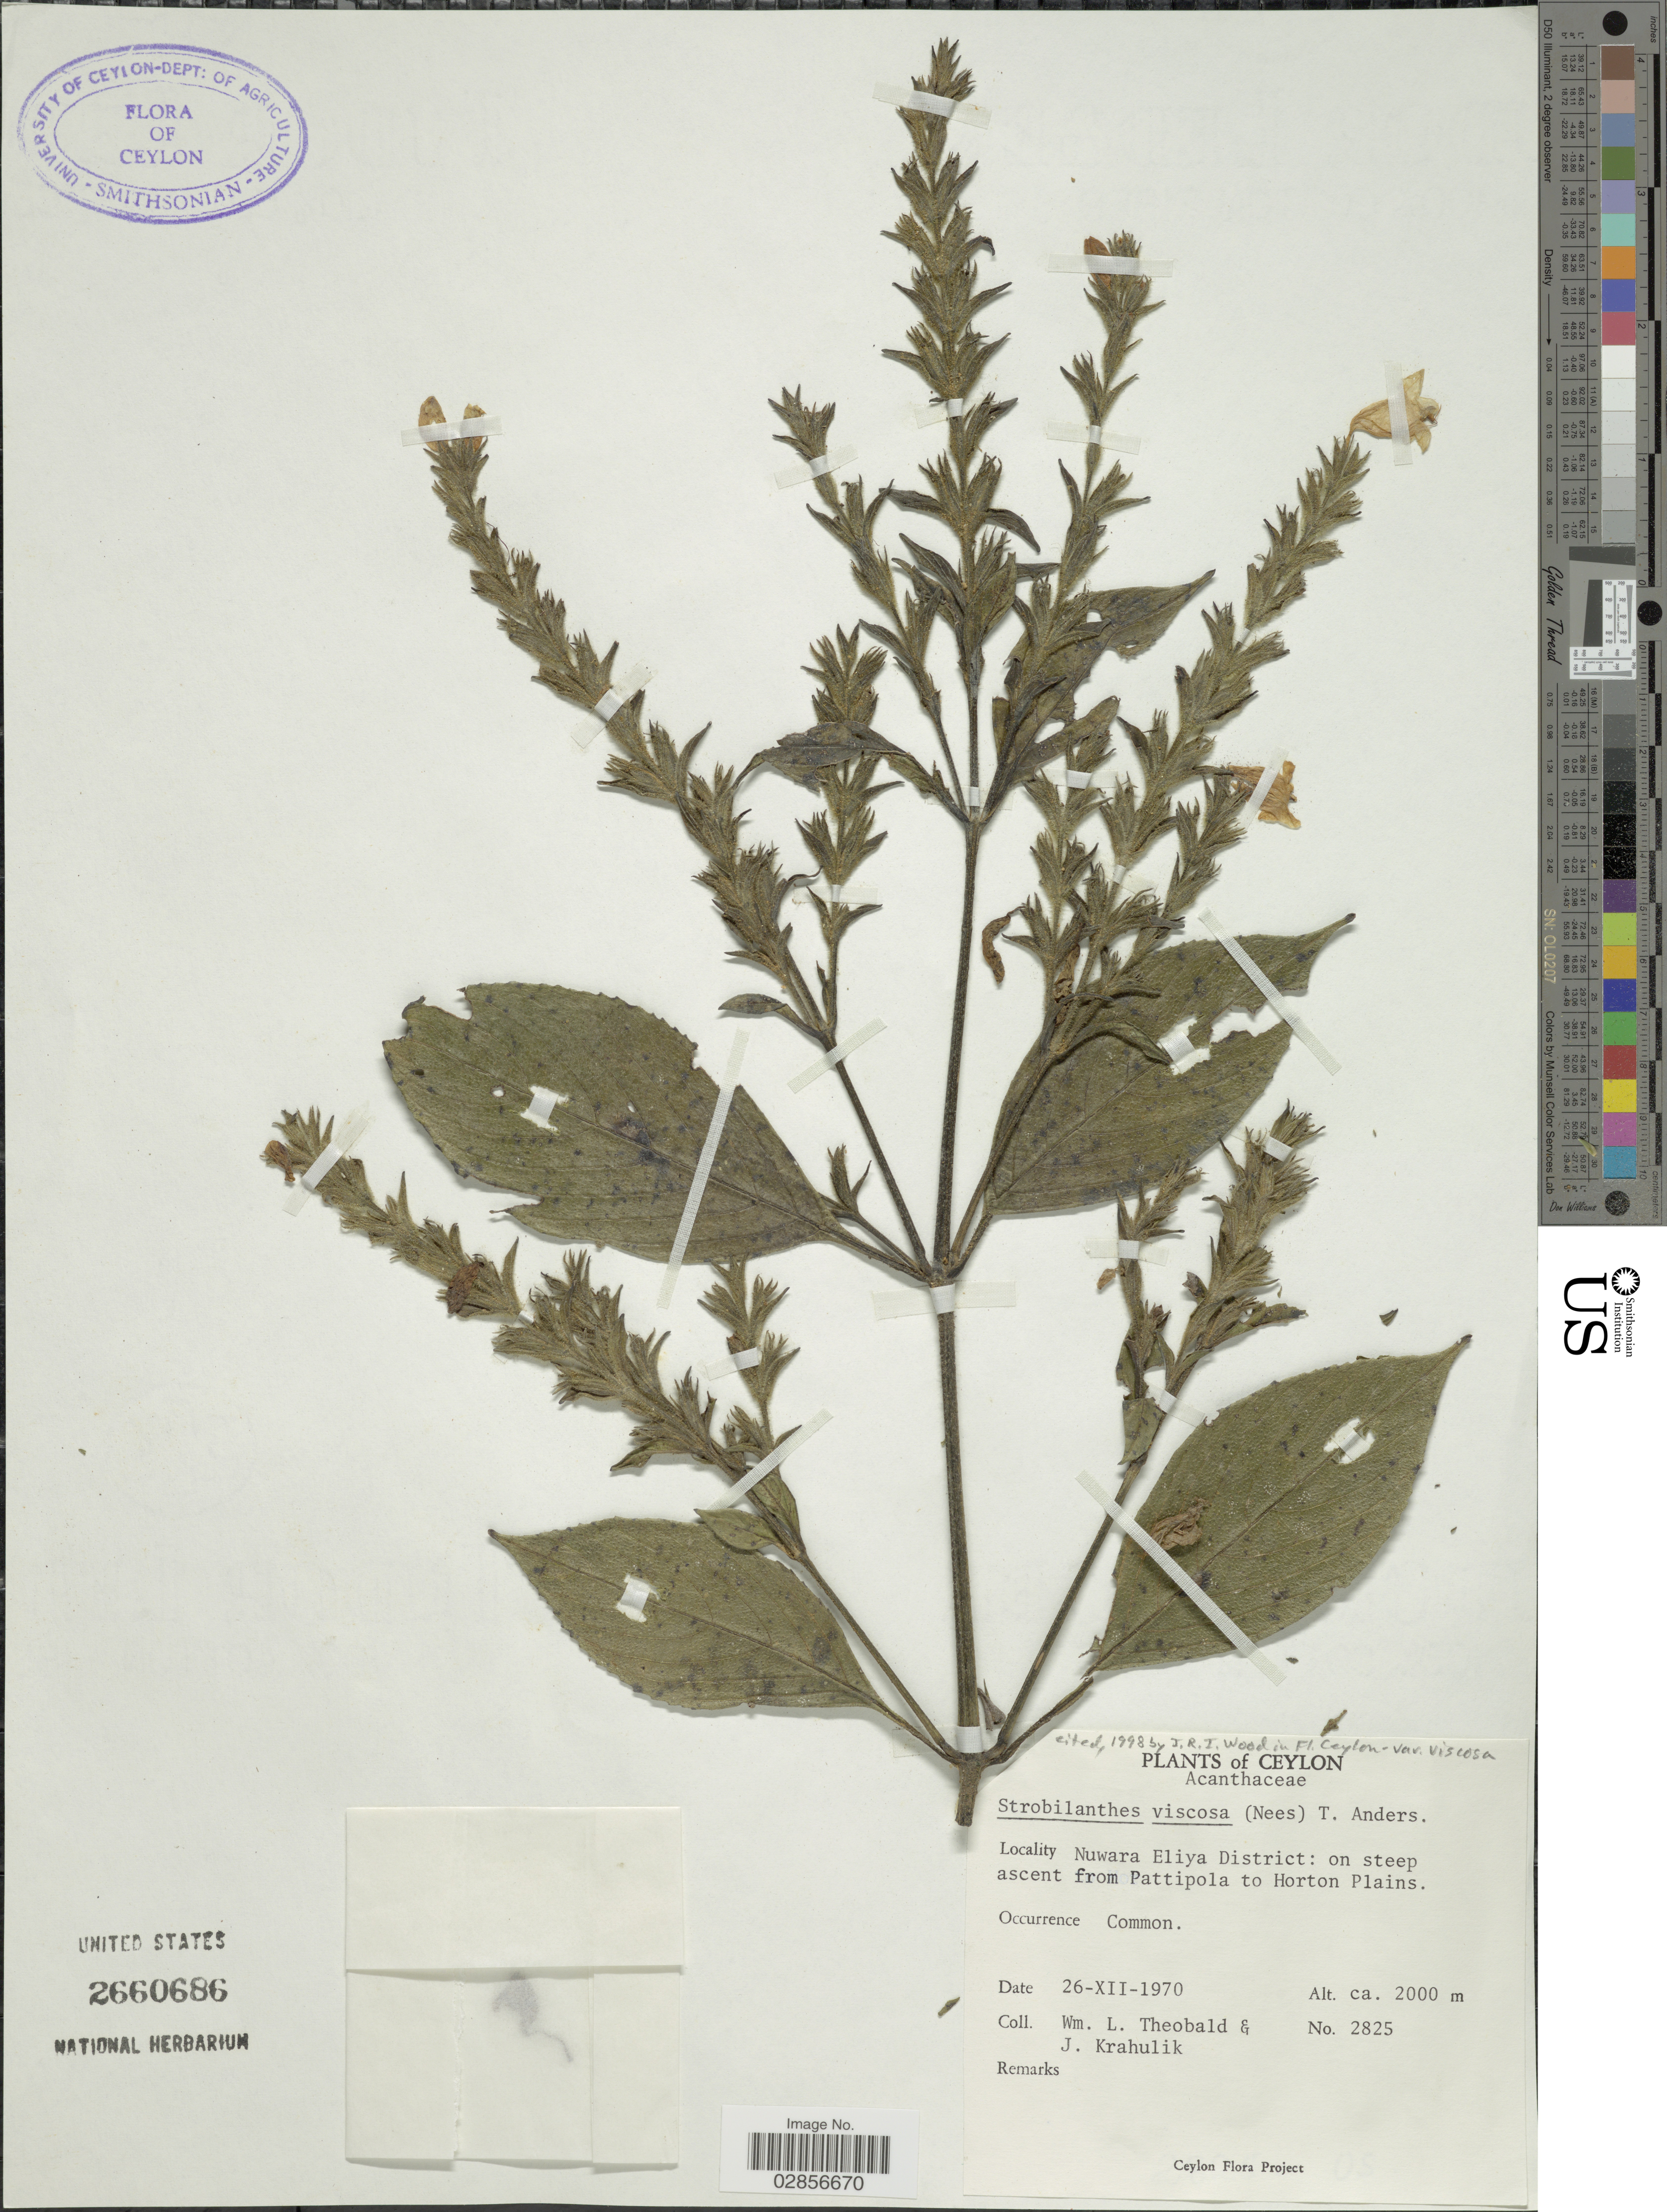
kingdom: Plantae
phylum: Tracheophyta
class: Magnoliopsida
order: Lamiales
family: Acanthaceae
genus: Strobilanthes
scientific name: Strobilanthes viscosa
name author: T. Anderson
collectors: W. L. Theobald & J. Krahulik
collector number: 2825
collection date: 1970-12-26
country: Sri Lanka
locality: Ceylon, Nuwara Eliya District: on steep ascent from Pattipola to Horton Plains.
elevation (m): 2000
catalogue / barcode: US 2660686